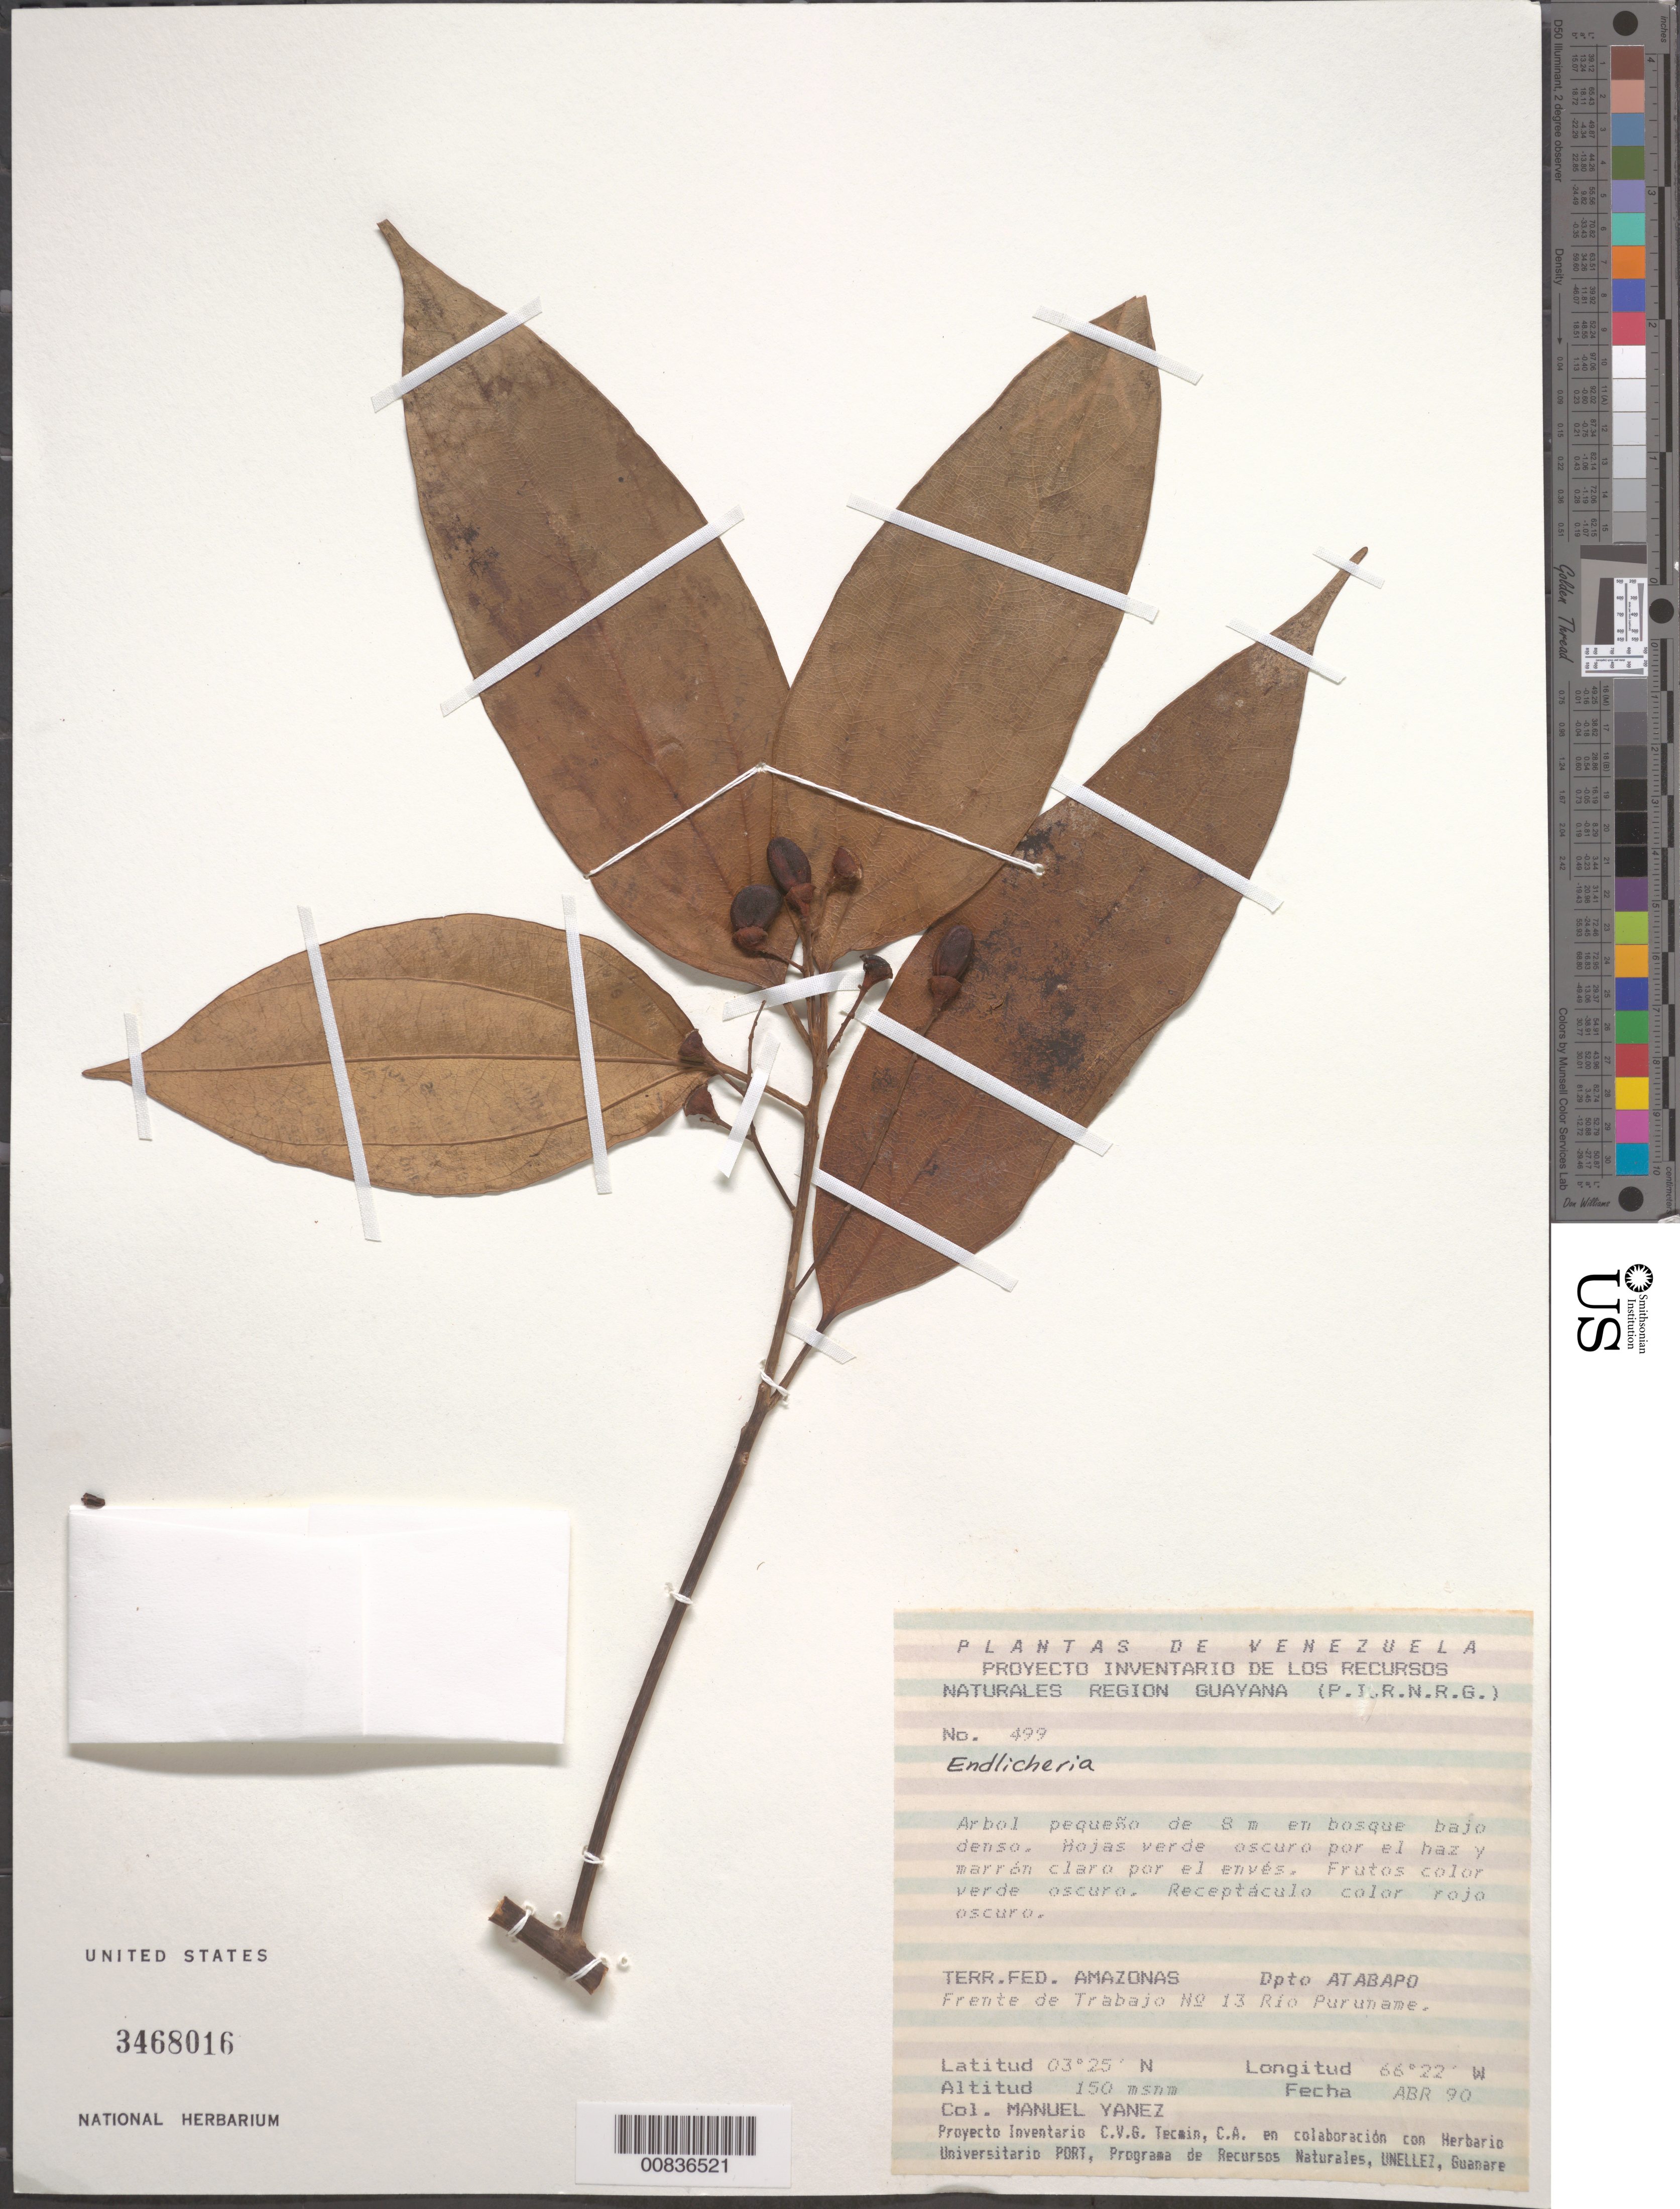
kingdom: Plantae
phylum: Tracheophyta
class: Magnoliopsida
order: Laurales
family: Lauraceae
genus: Endlicheria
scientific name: Endlicheria sp.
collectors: M. Yanez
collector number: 499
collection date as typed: Apr-90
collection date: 1990-04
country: Venezuela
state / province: Amazonas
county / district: Atabapo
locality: Río Puruname, frente de Trabajo No. 13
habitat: Bosque bajo denso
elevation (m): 150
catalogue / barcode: US 3468016